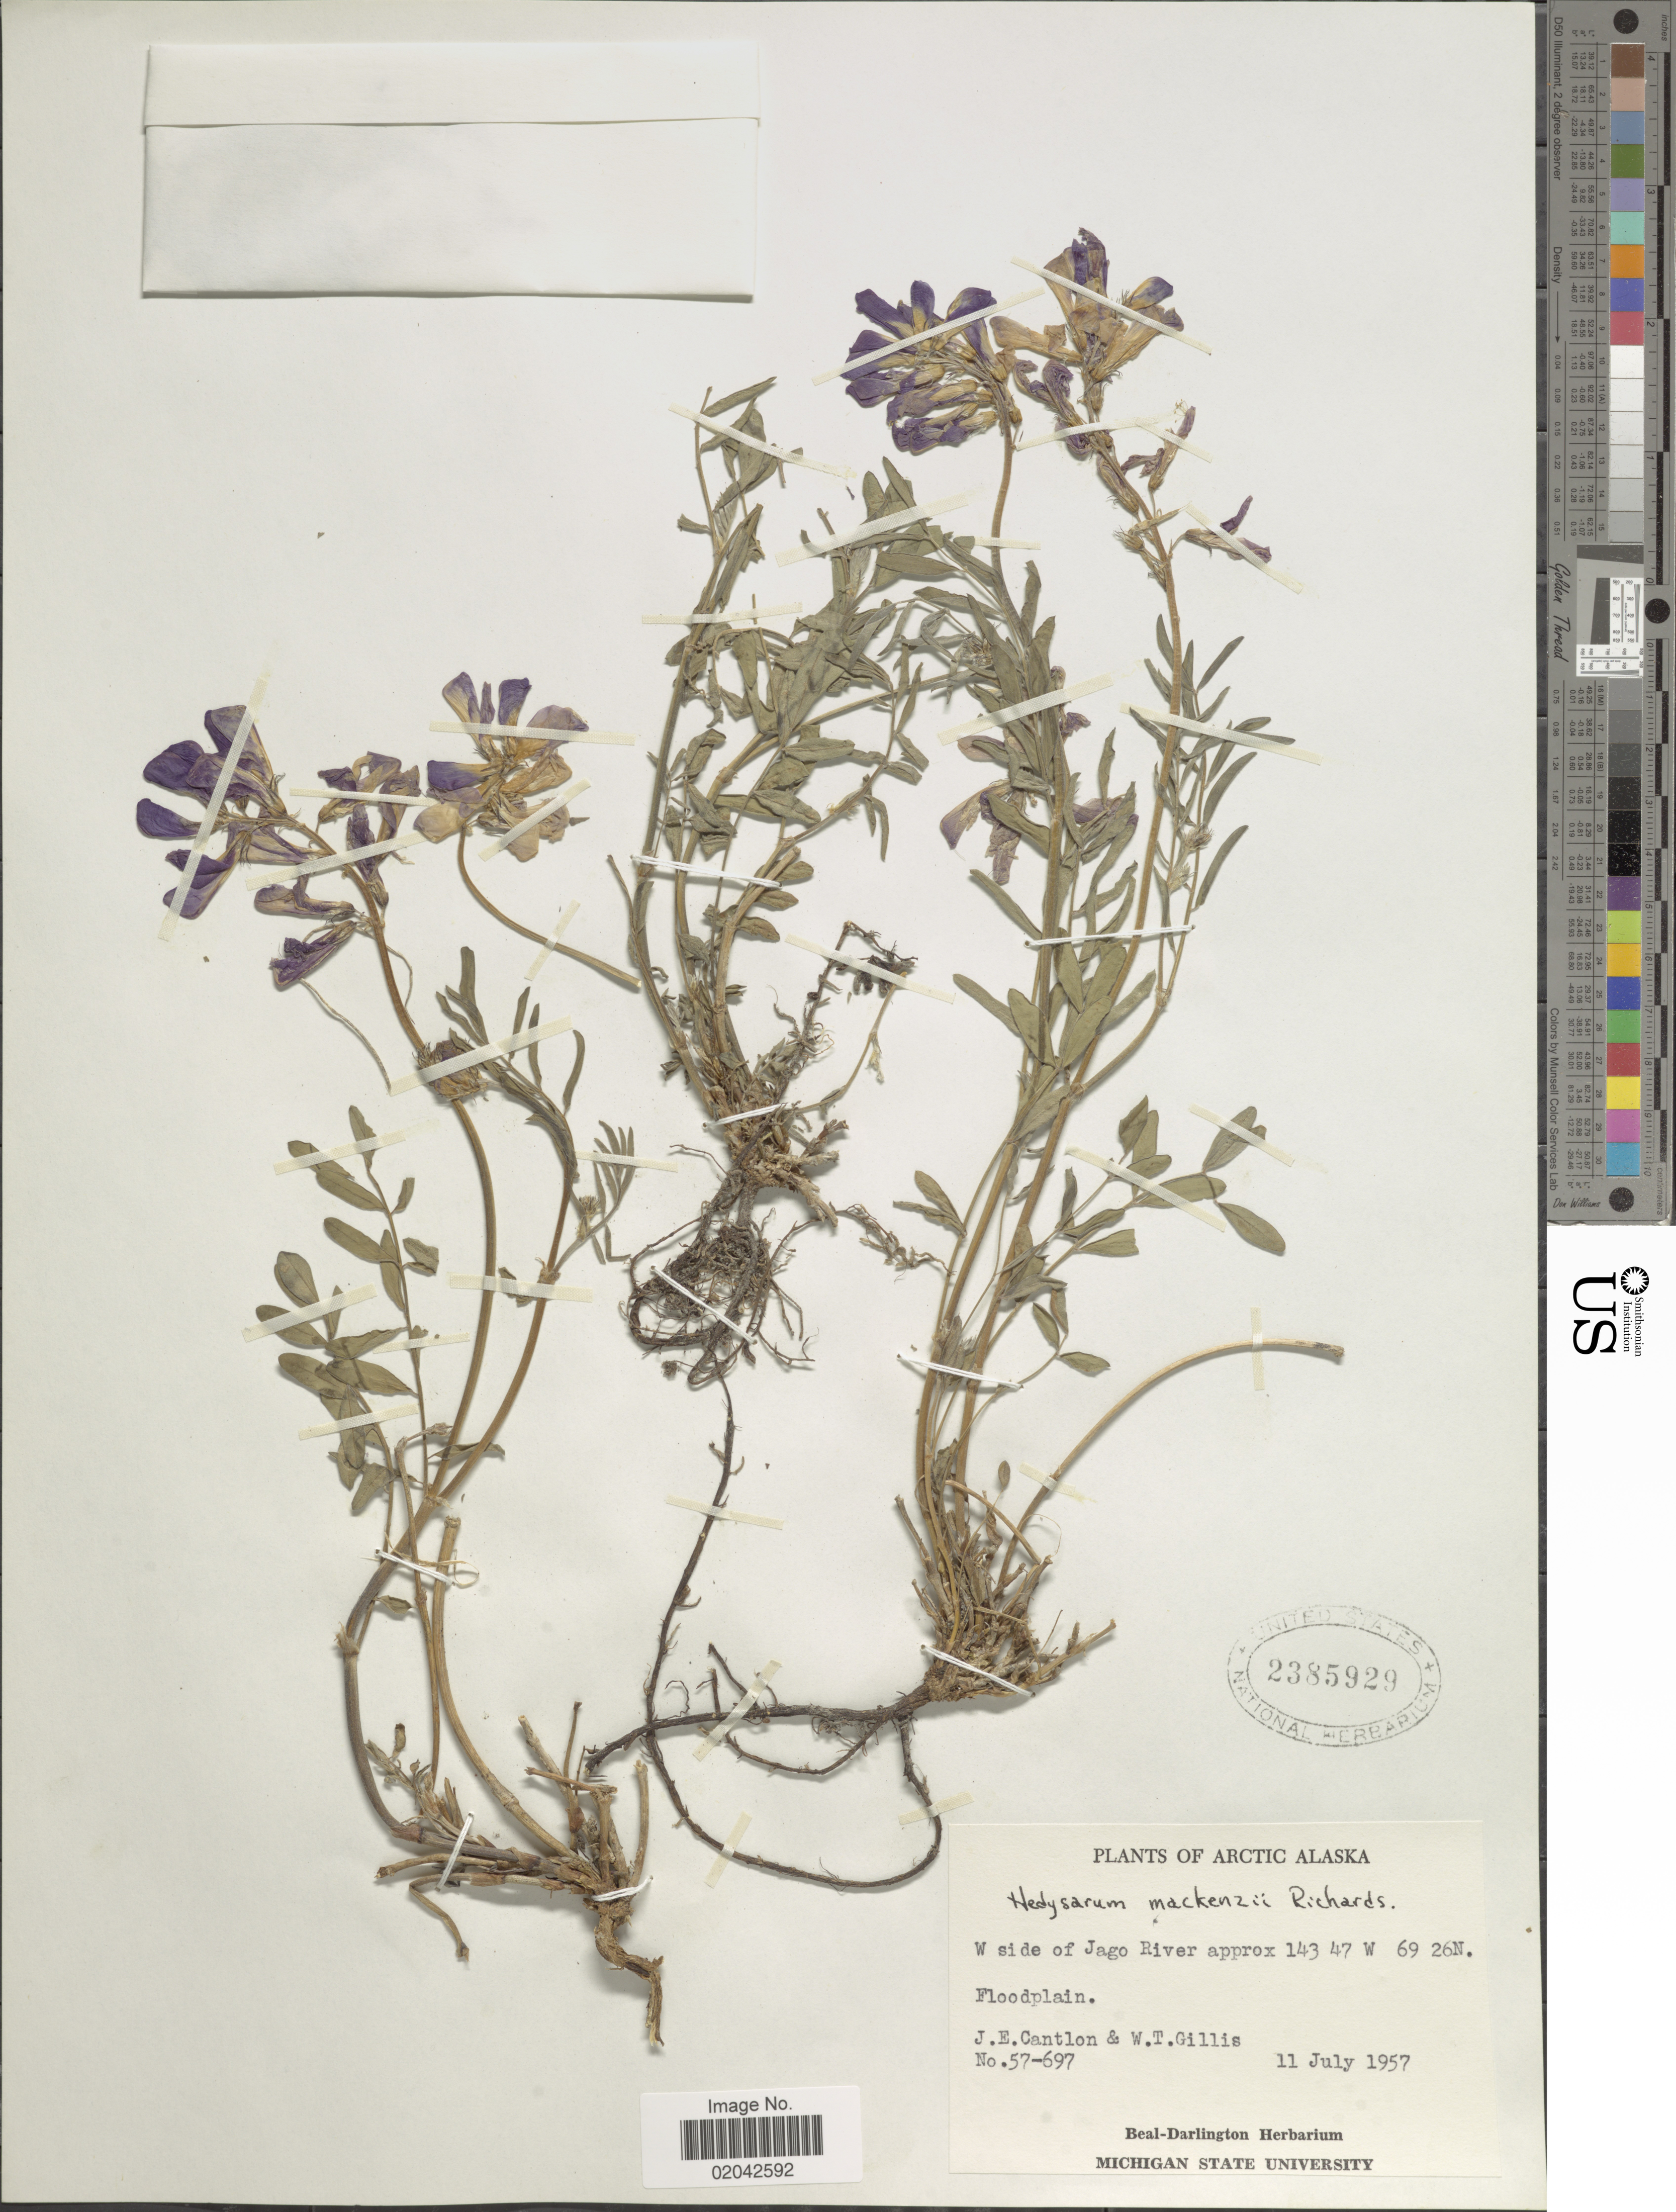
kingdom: Plantae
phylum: Tracheophyta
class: Magnoliopsida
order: Fabales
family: Fabaceae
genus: Hedysarum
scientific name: Hedysarum mackenziei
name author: Richardson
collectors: J. Cantlon & W. T. Gillis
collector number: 57-697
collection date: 1957-07-11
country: United States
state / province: Alaska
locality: W side of Jago River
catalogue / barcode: US 2385929